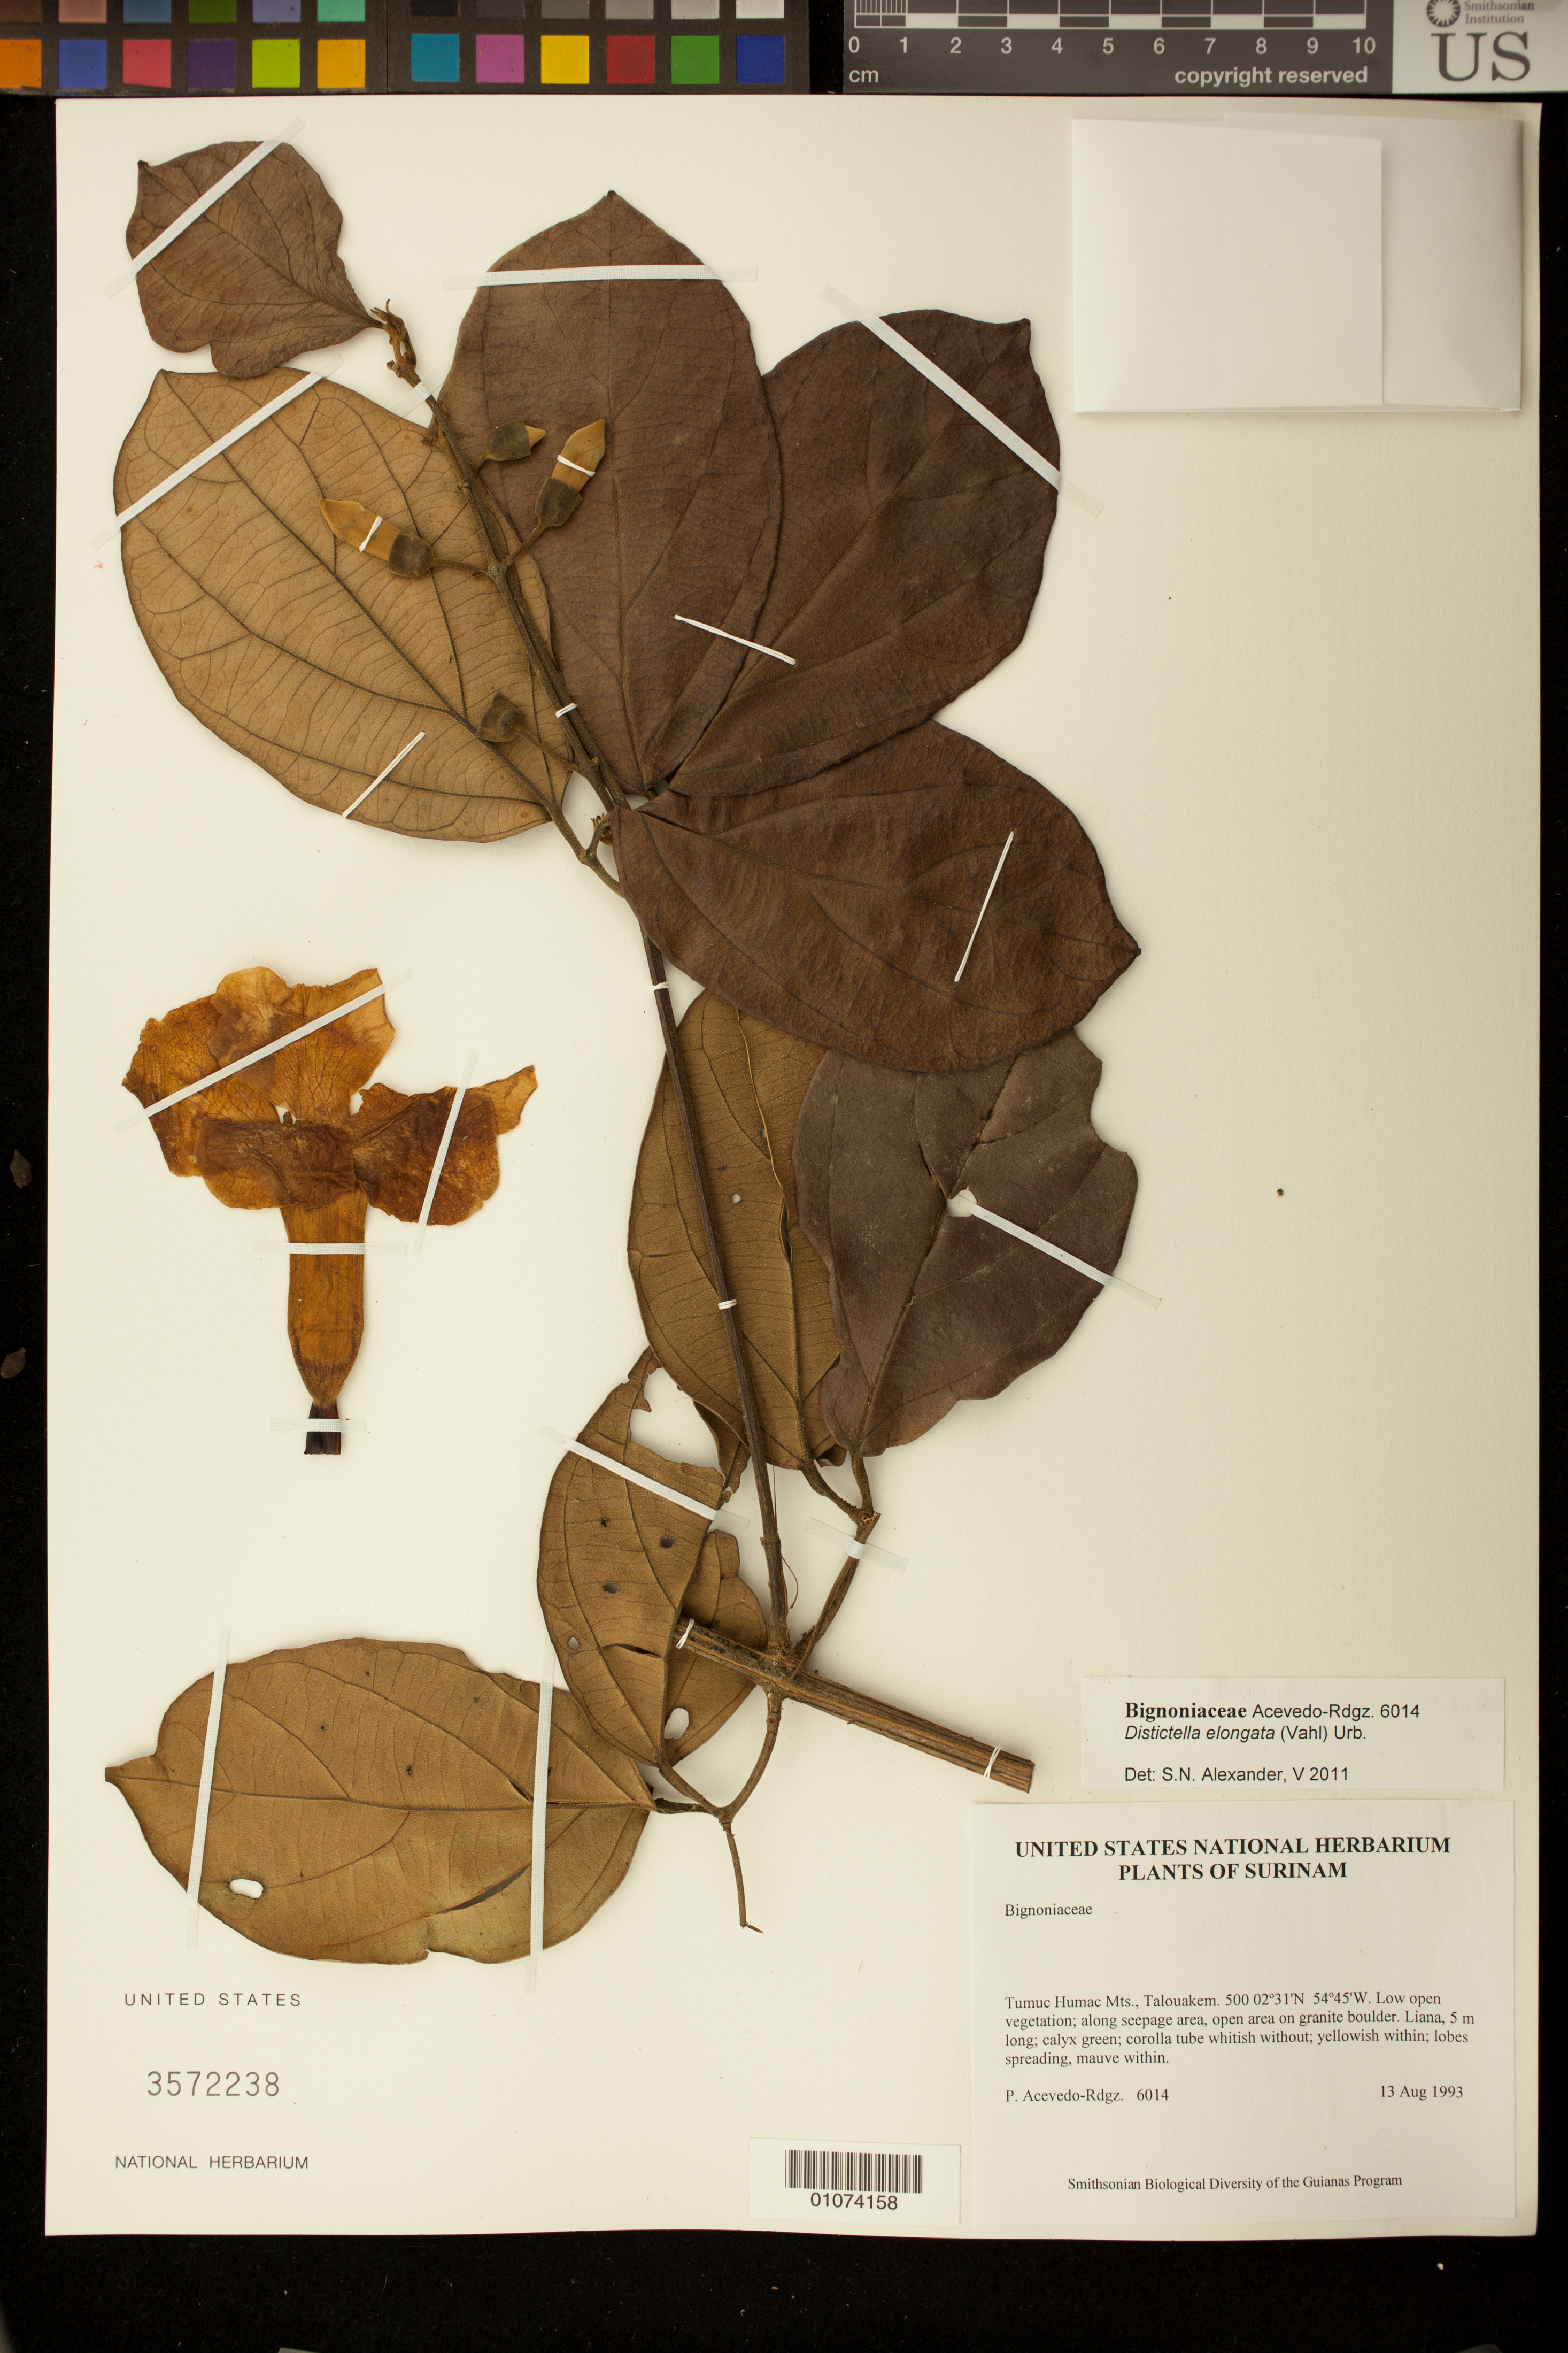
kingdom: Plantae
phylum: Tracheophyta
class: Magnoliopsida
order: Lamiales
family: Bignoniaceae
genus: Amphilophium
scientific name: Amphilophium parkeri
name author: (DC.) L.G. Lohmann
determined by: Strong, M. T., (US), Smithsonian Institution - National Museum of Natural History (UNITED STATES)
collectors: P. Acevedo-Rodr.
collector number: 6014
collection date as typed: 13 Aug 1993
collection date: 1993-08-13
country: Suriname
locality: Tumuc Humac Mts., Talouakem.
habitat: Low open vegetation; along seepage area, open area on granite boulder.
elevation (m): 500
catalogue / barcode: US 3572238